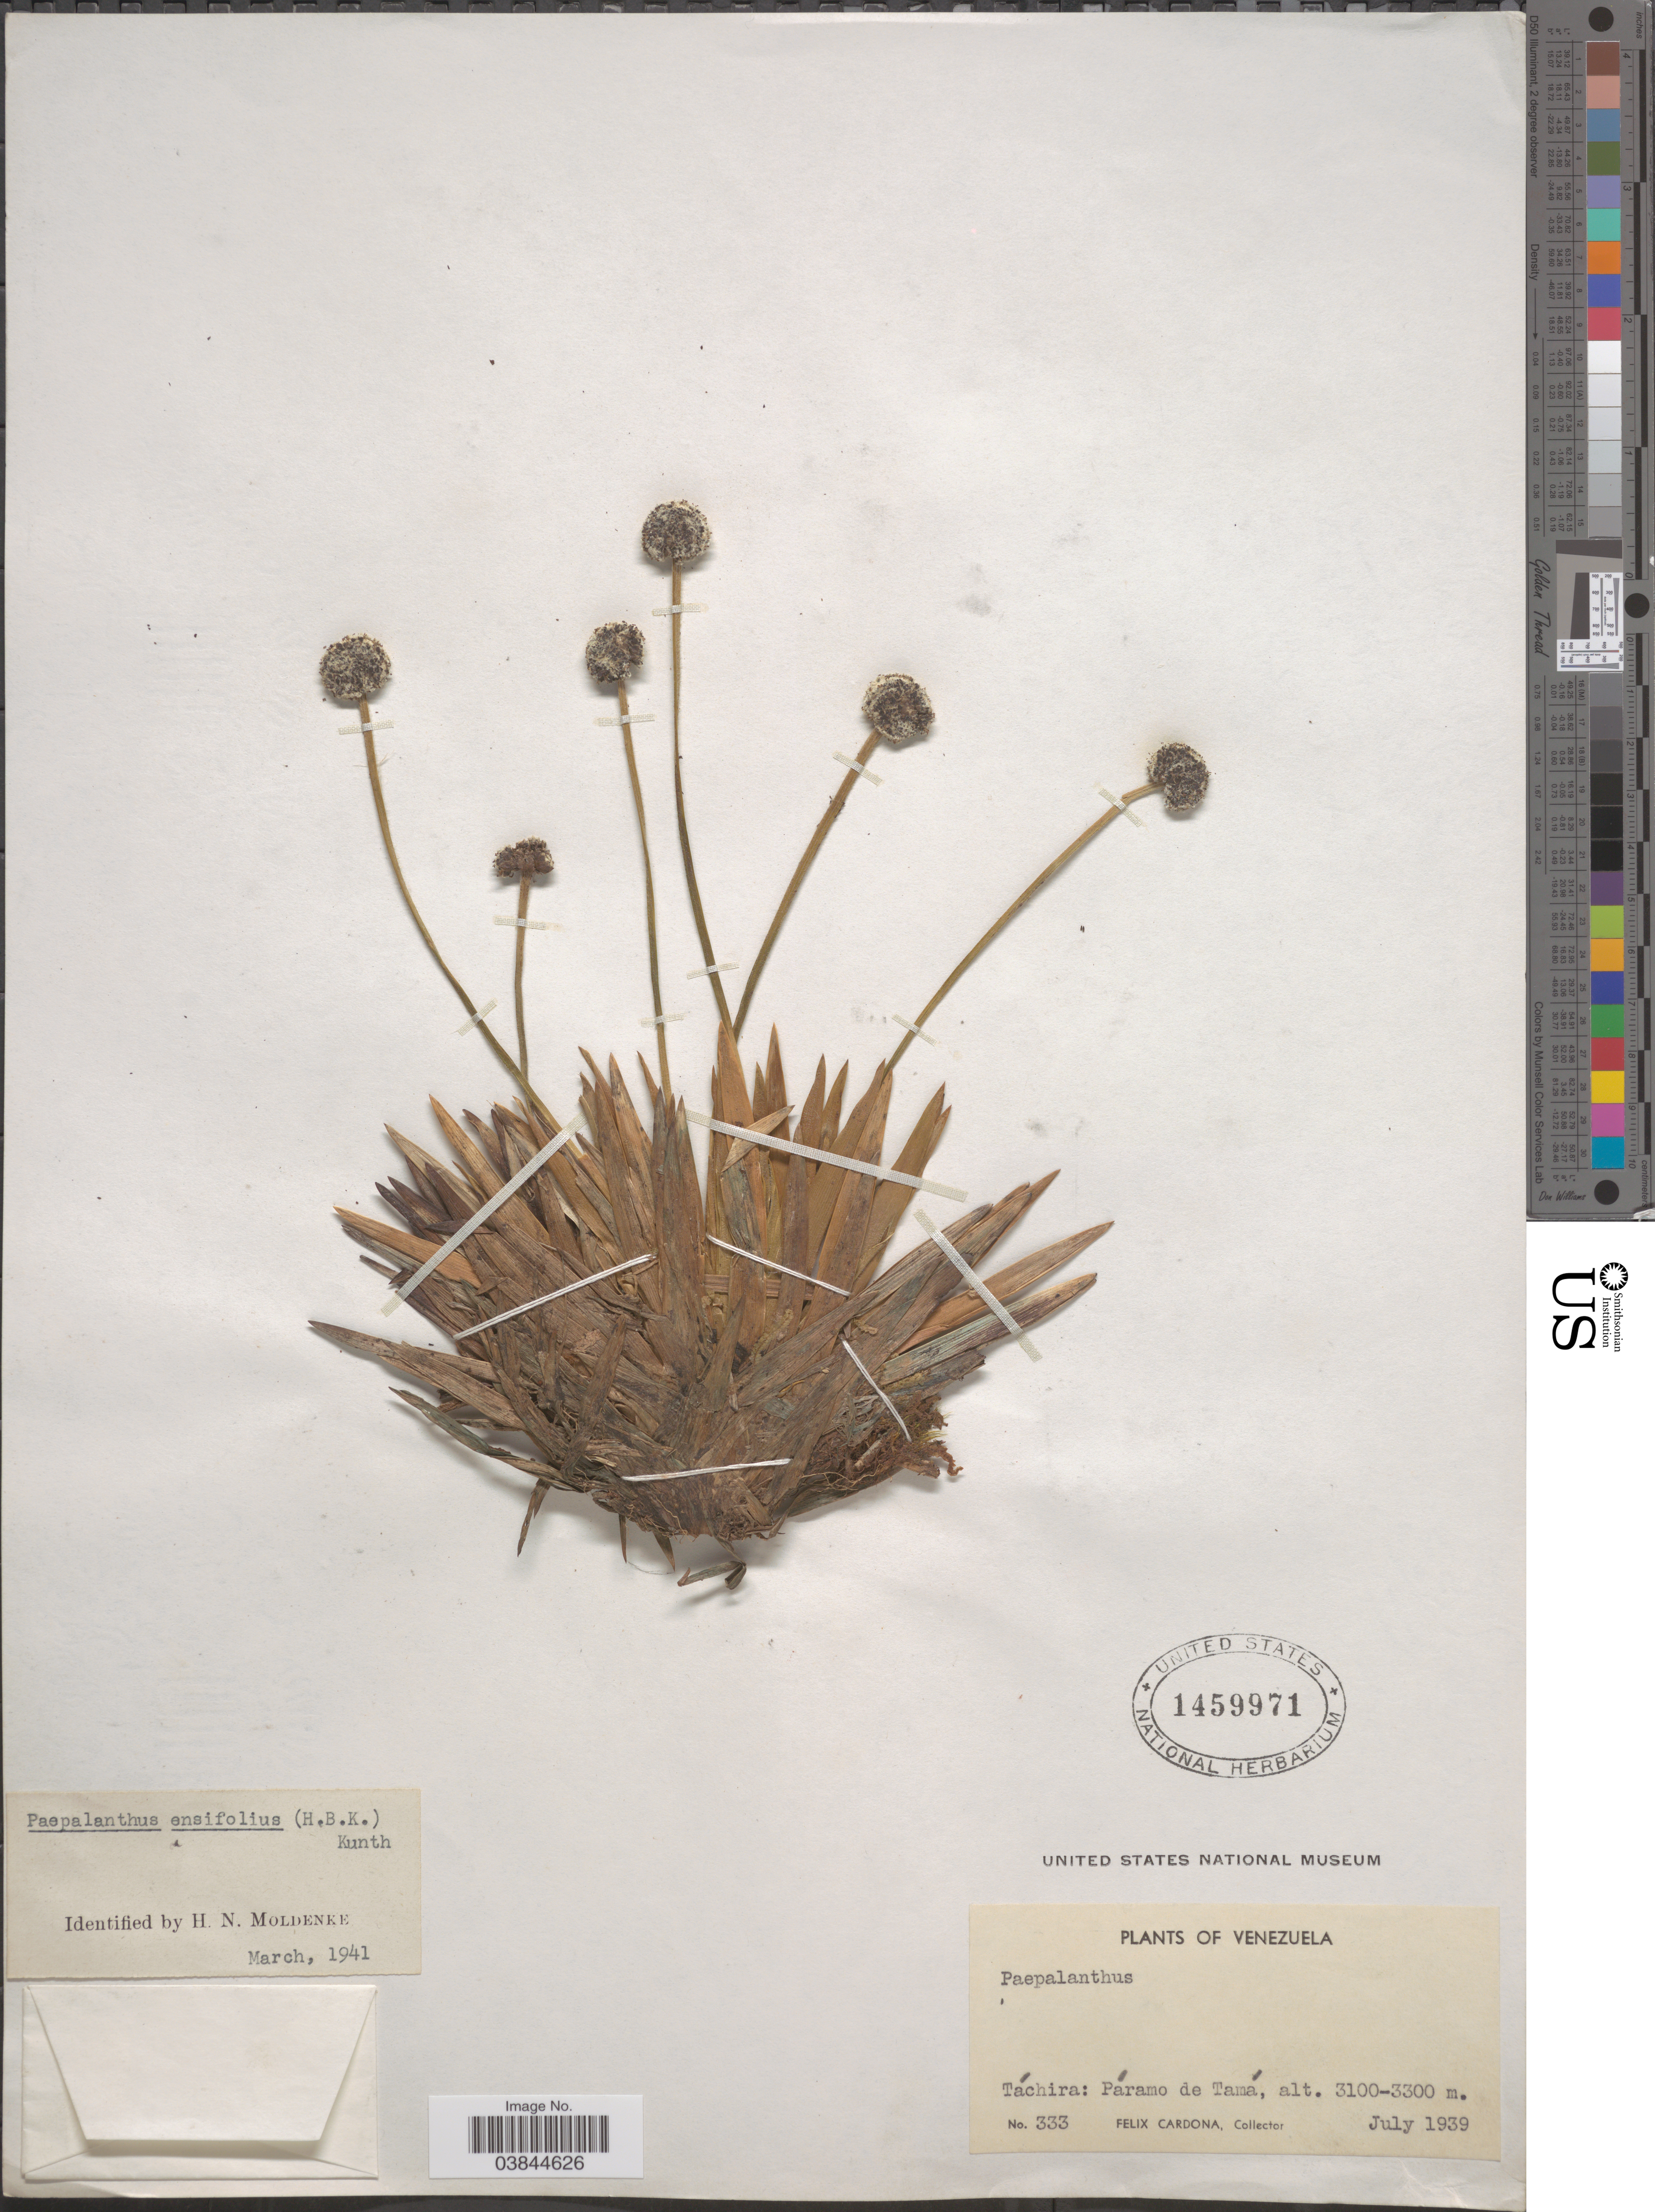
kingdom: Plantae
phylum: Tracheophyta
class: Liliopsida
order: Poales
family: Eriocaulaceae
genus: Paepalanthus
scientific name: Paepalanthus ensifolius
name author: (Kunth) Kunth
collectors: F. Cardona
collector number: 333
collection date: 1939-07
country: Venezuela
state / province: Tachira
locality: Páramo de Tamá.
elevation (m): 3100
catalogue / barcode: US 1459971